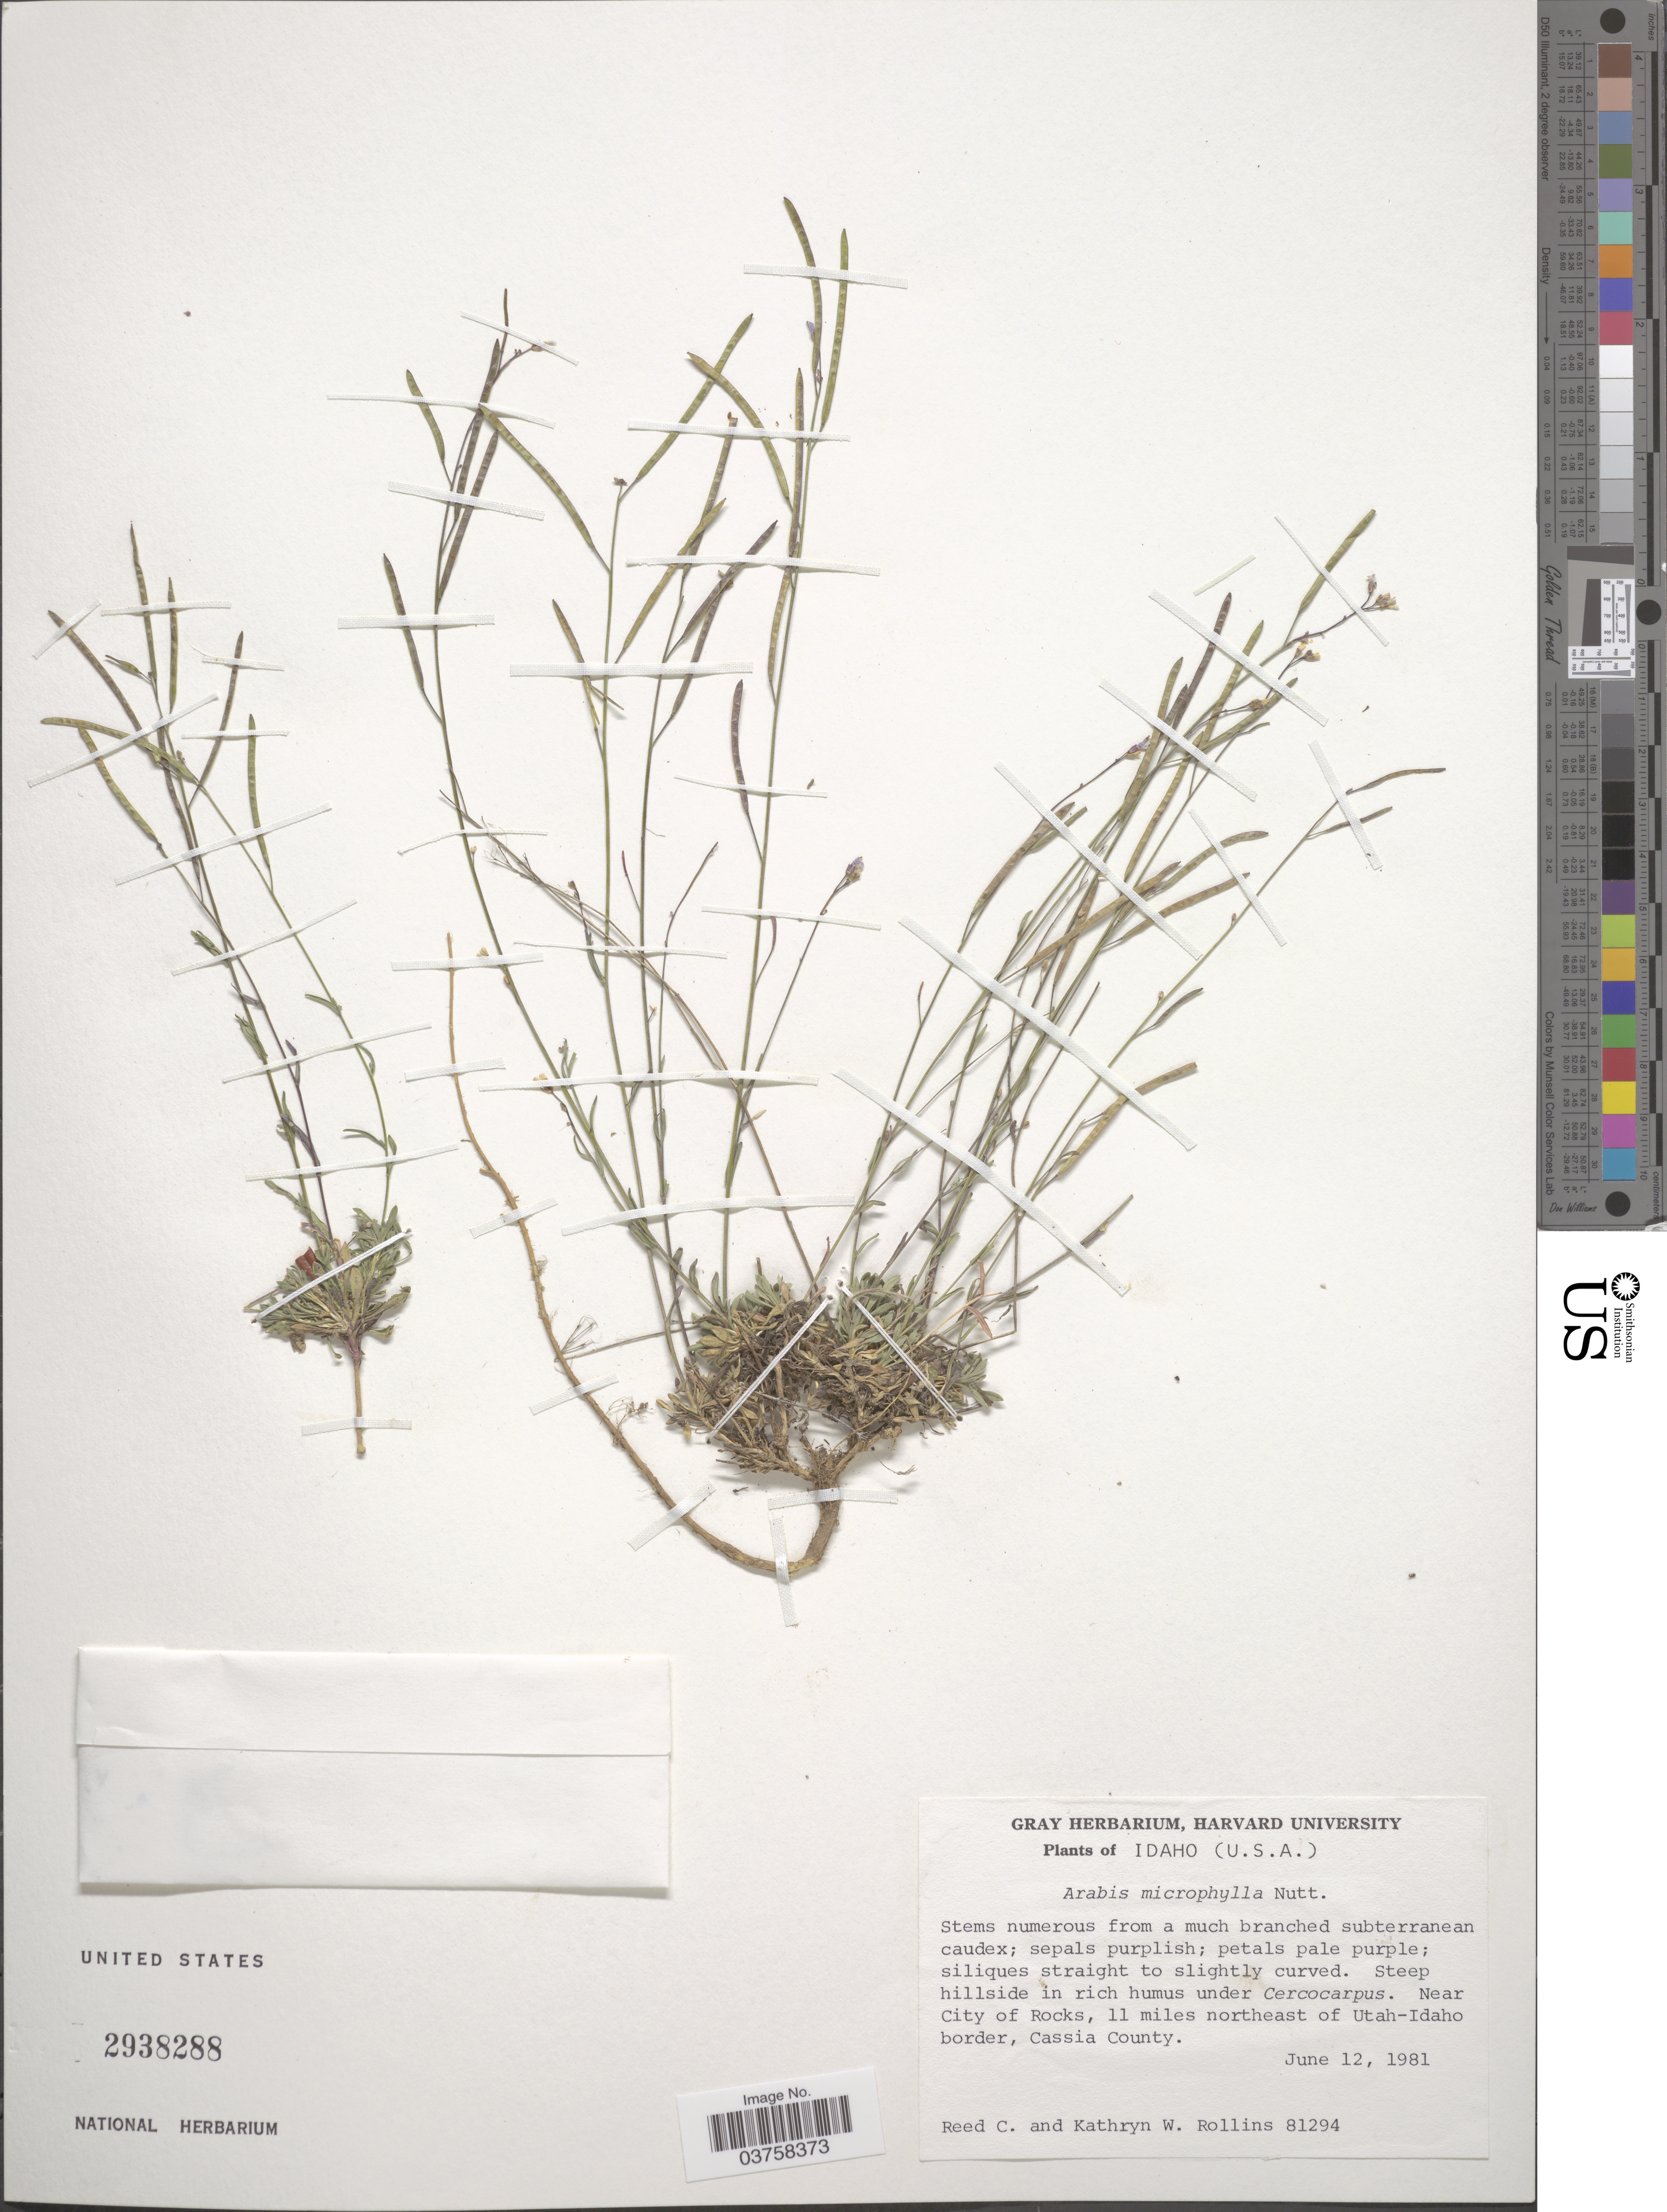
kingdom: Plantae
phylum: Tracheophyta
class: Magnoliopsida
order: Brassicales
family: Brassicaceae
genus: Arabis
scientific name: Arabis microphylla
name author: Nutt.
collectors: R. C. Rollins & K. W. Rollins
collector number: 81294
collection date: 1981-06-12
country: United States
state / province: Idaho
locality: Near City of Rocks, 11 miles northeast of Utah-Idaho border, Cassia County.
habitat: steep hillside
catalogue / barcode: US 2938288